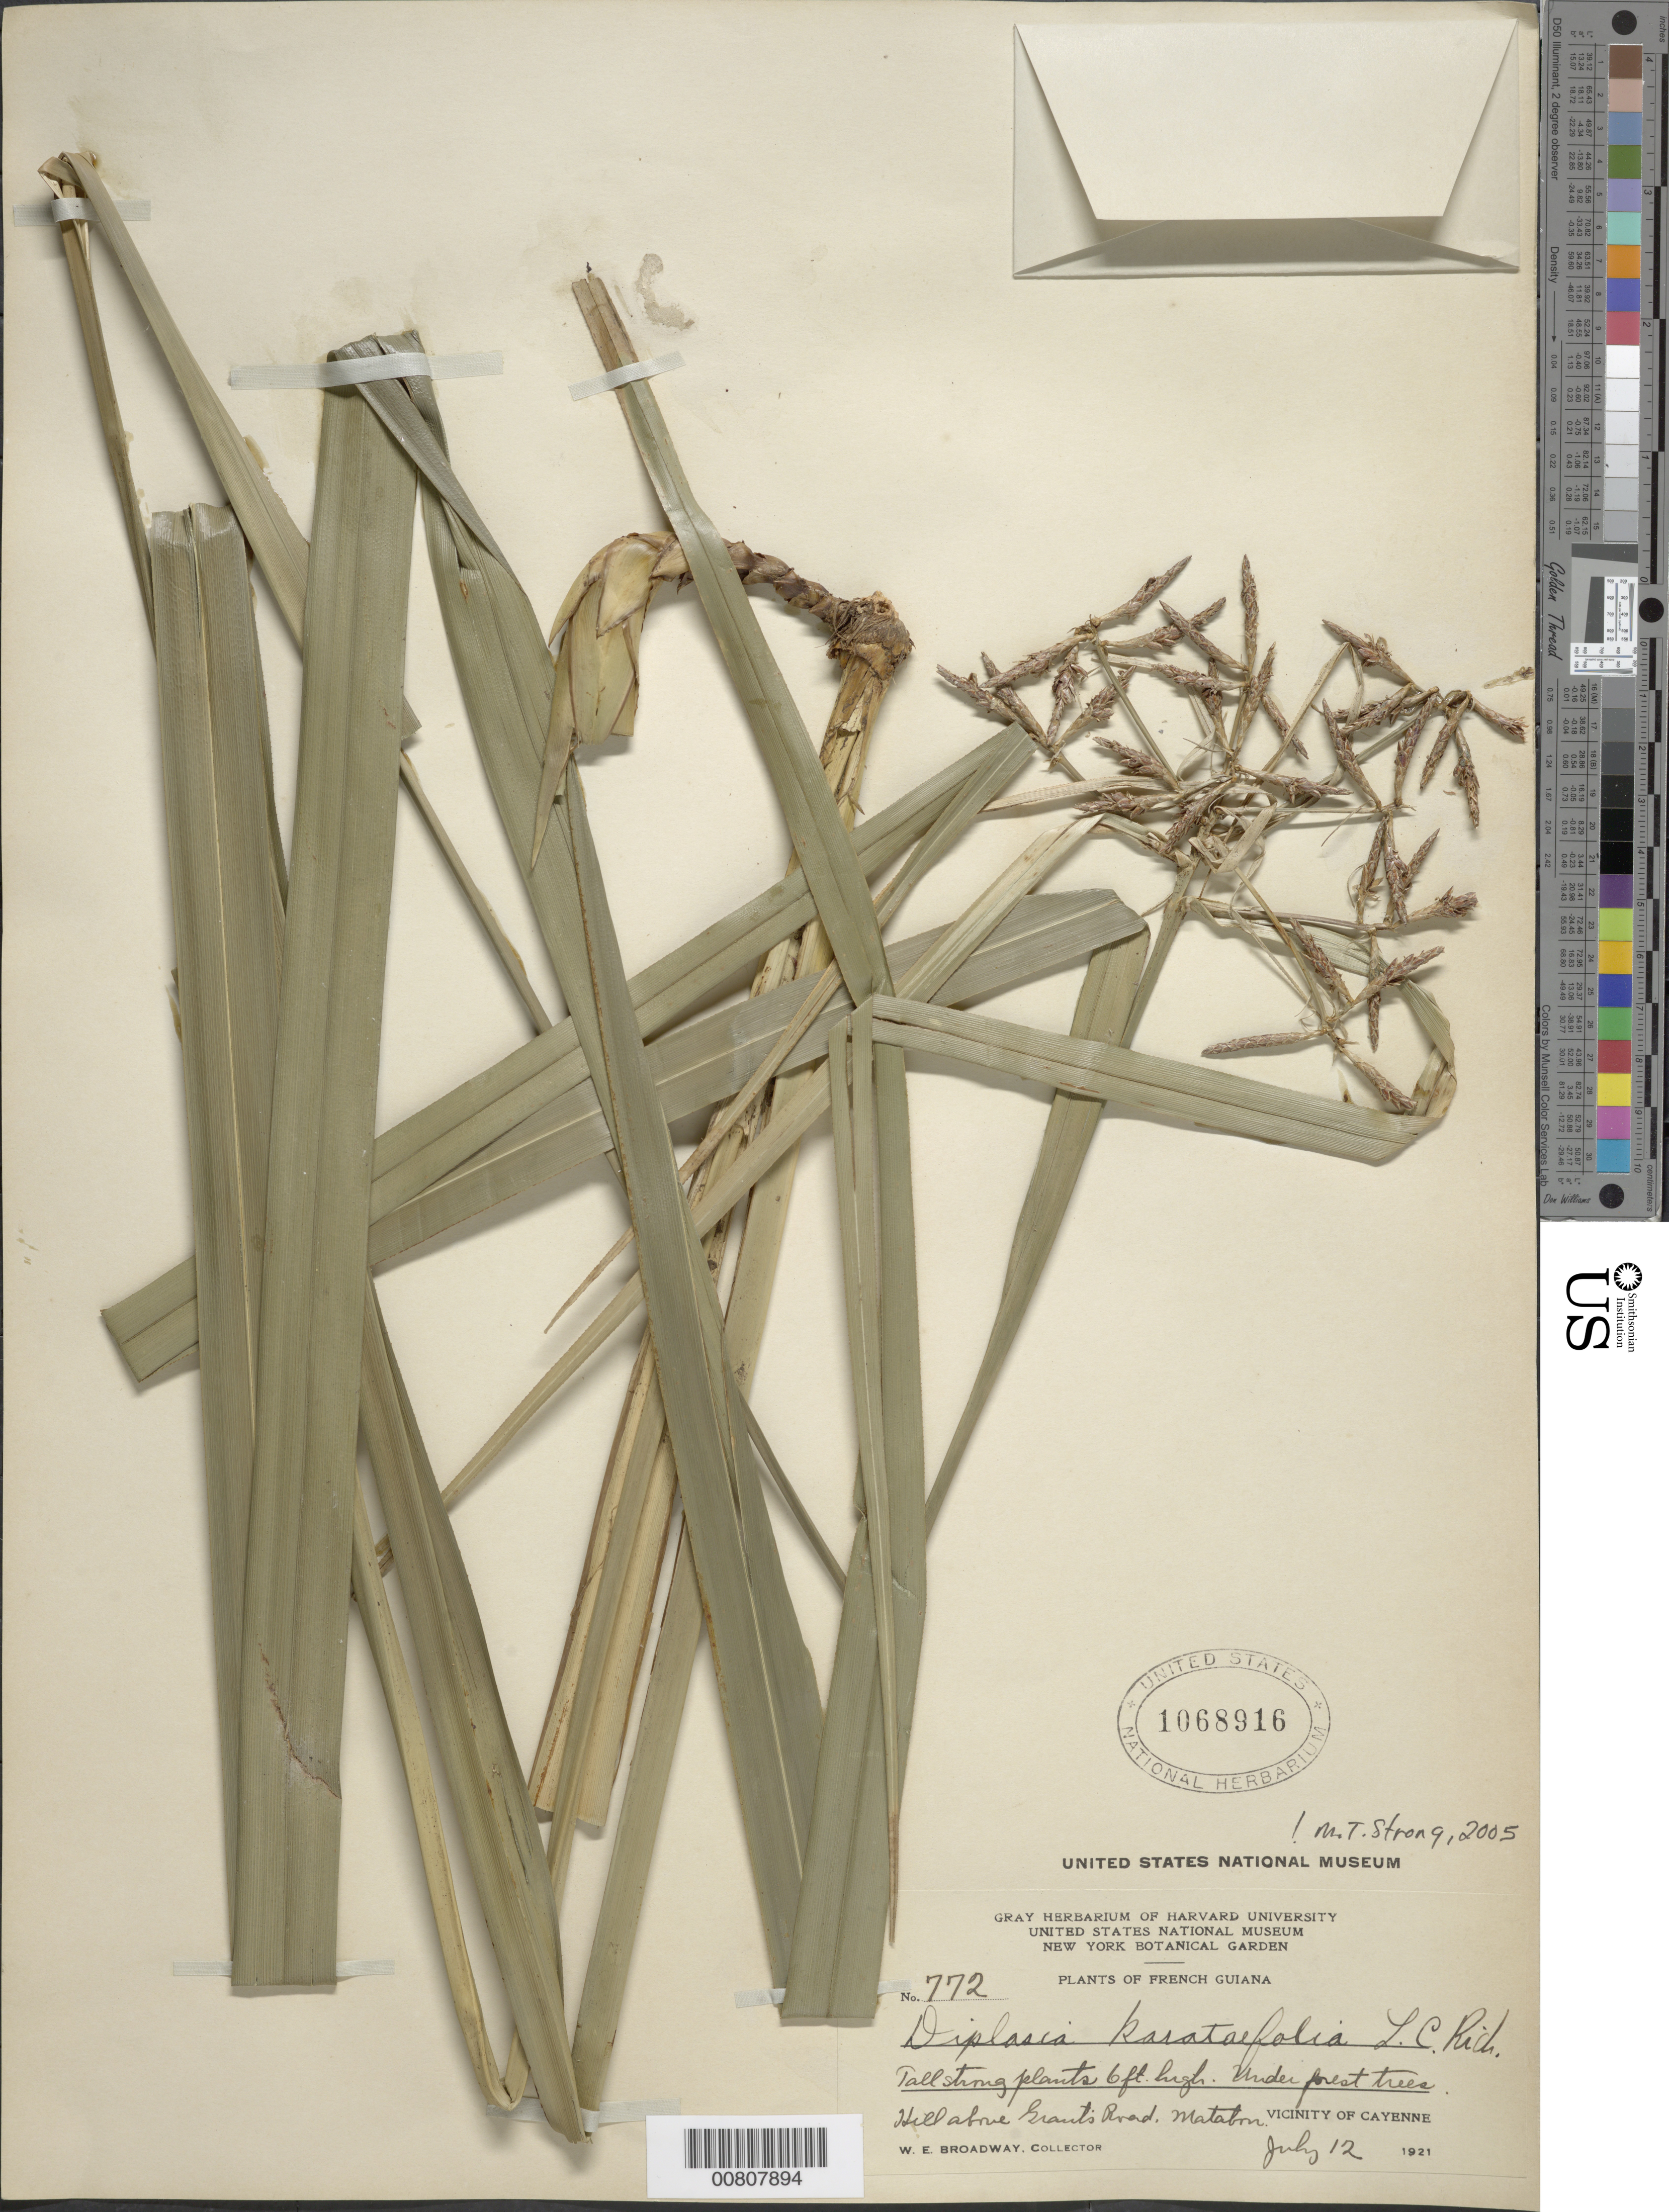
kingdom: Plantae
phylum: Tracheophyta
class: Liliopsida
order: Poales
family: Cyperaceae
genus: Diplasia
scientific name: Diplasia karatifolia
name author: Rich.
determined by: Strong, M. T., (US), Smithsonian Institution - National Museum of Natural History (UNITED STATES)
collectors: W. E. Broadway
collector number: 772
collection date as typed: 12-Jul-21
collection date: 1921-07-12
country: French Guiana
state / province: Cayenne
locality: Cayenne, vic., hill above Grant's Road, Matabon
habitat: Under forest trees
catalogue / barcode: US 1068916